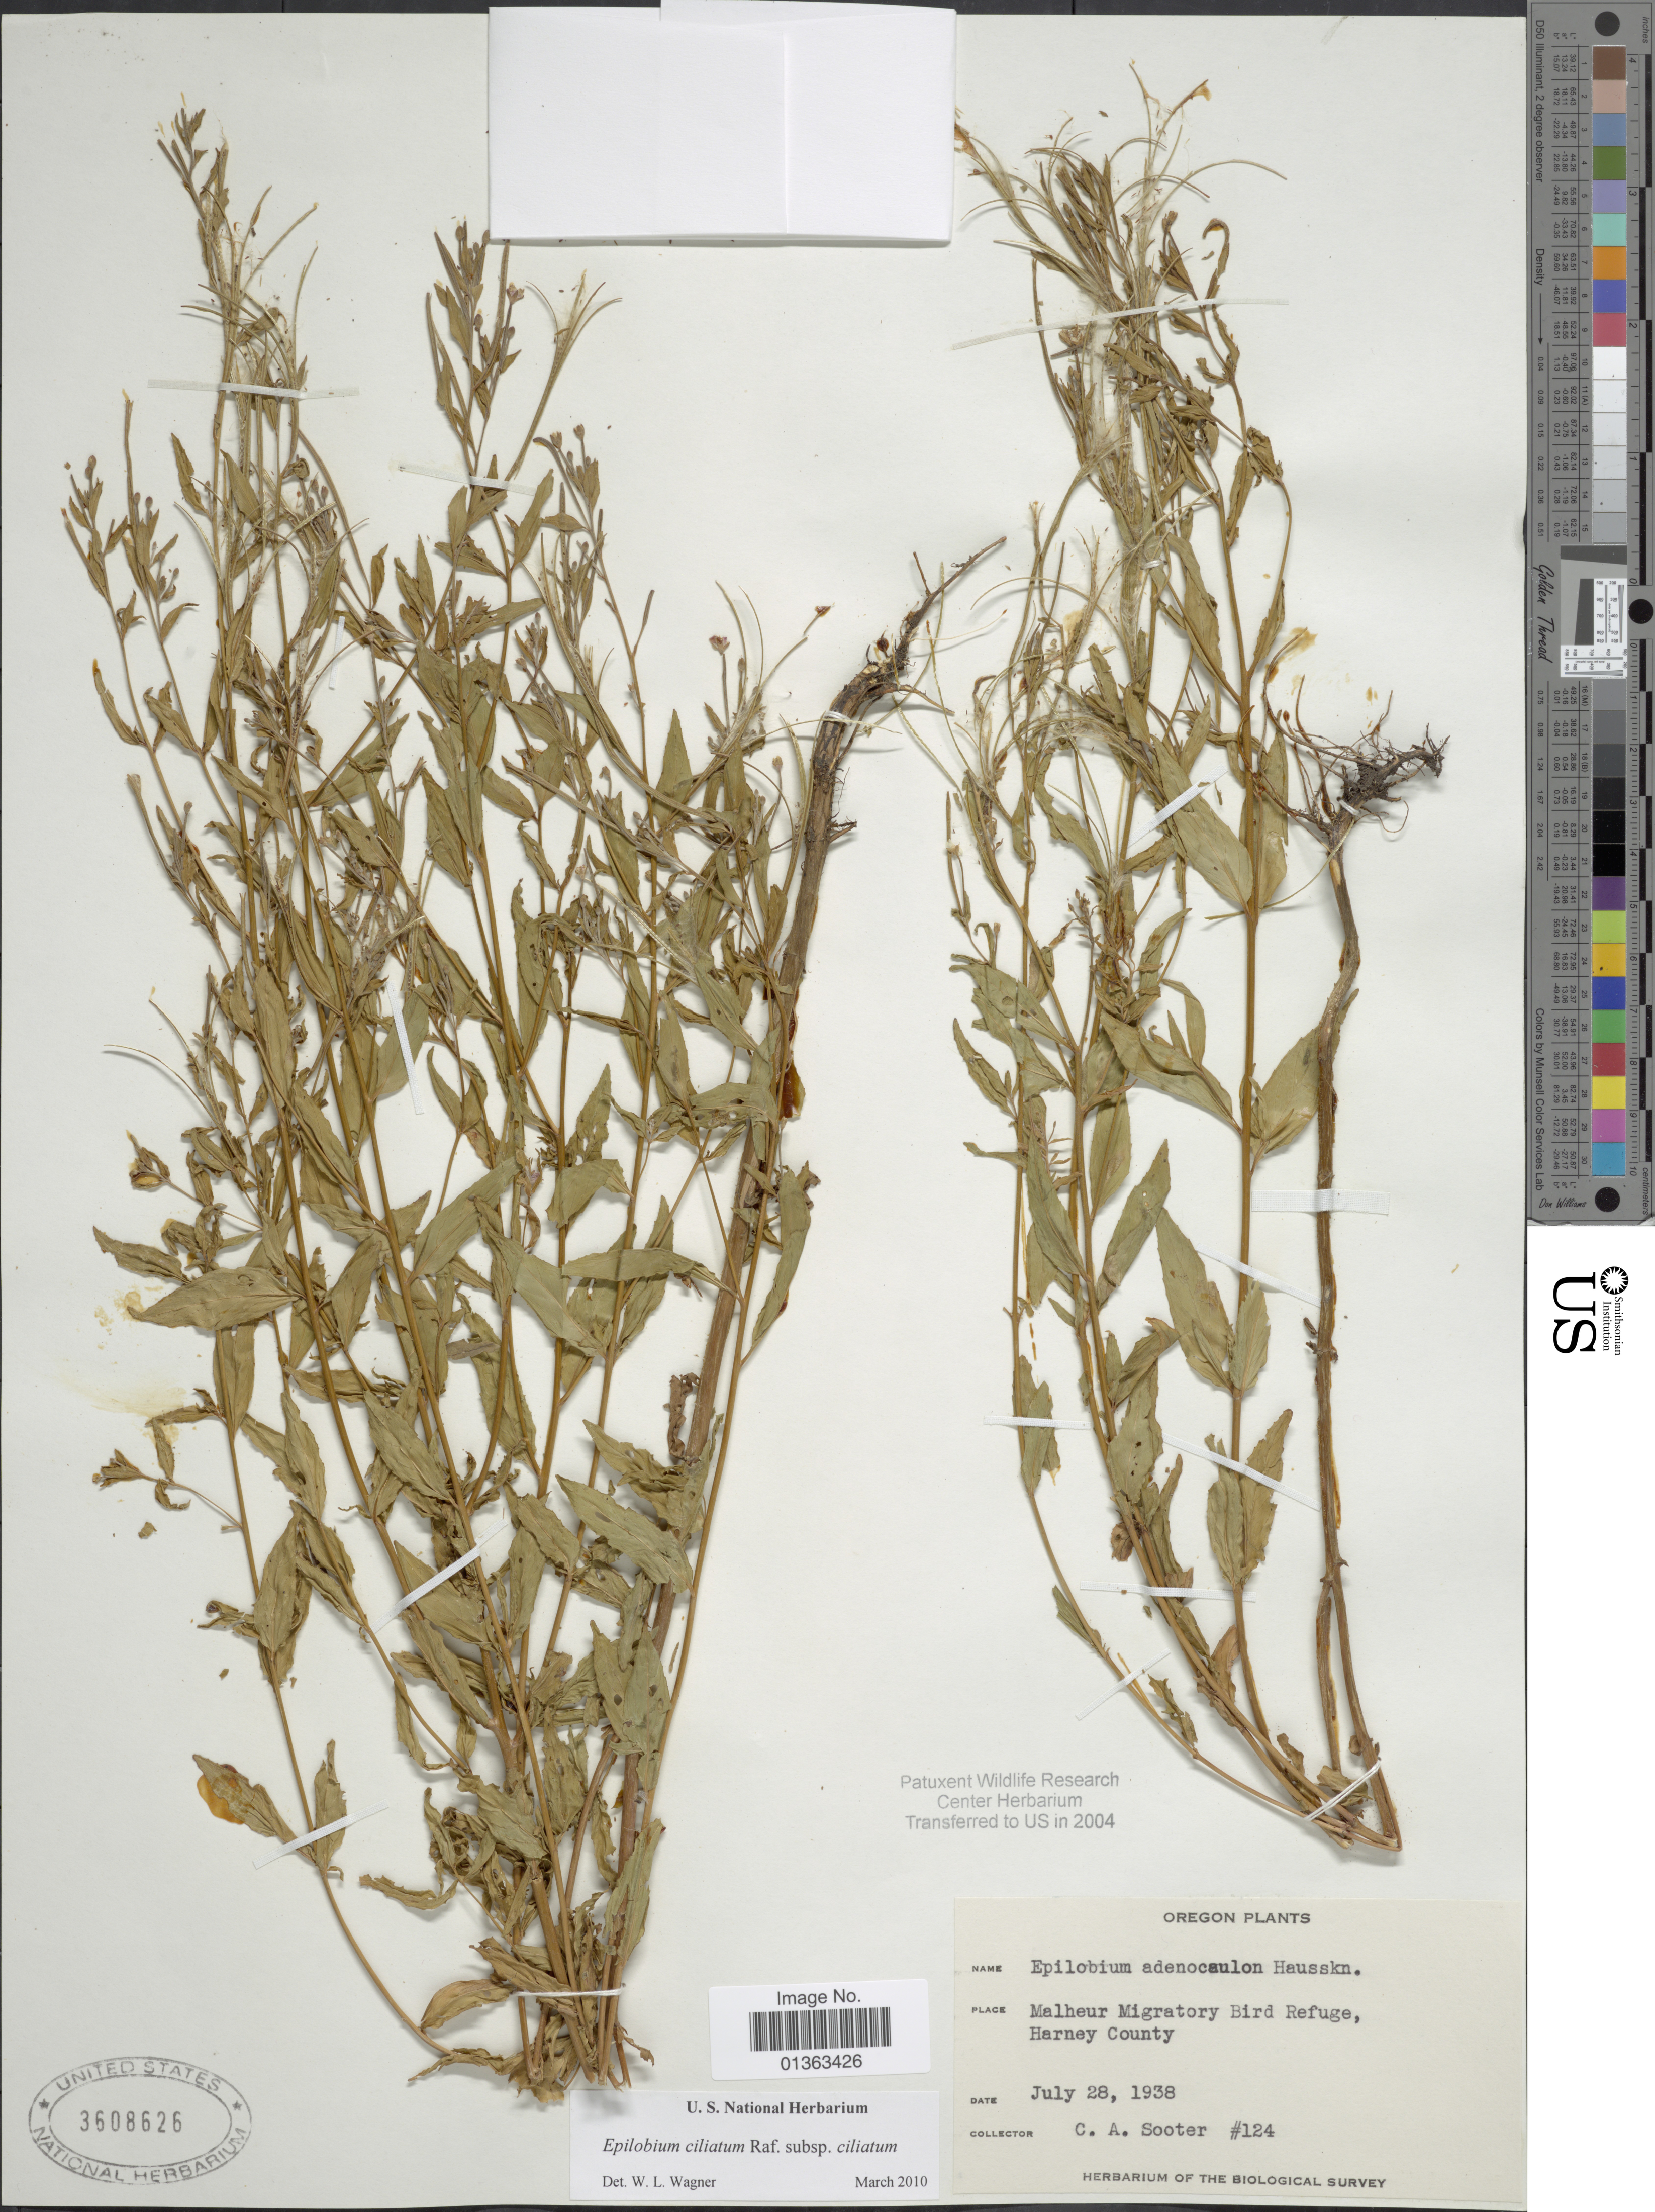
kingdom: Plantae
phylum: Tracheophyta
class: Magnoliopsida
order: Myrtales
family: Onagraceae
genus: Epilobium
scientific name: Epilobium ciliatum subsp. ciliatum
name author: Raf.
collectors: C. Sooter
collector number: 124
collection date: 1938-07-28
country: United States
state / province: Oregon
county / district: Harney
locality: Malheur Migratory Bird Refuge, Harney County.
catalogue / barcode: US 3608626